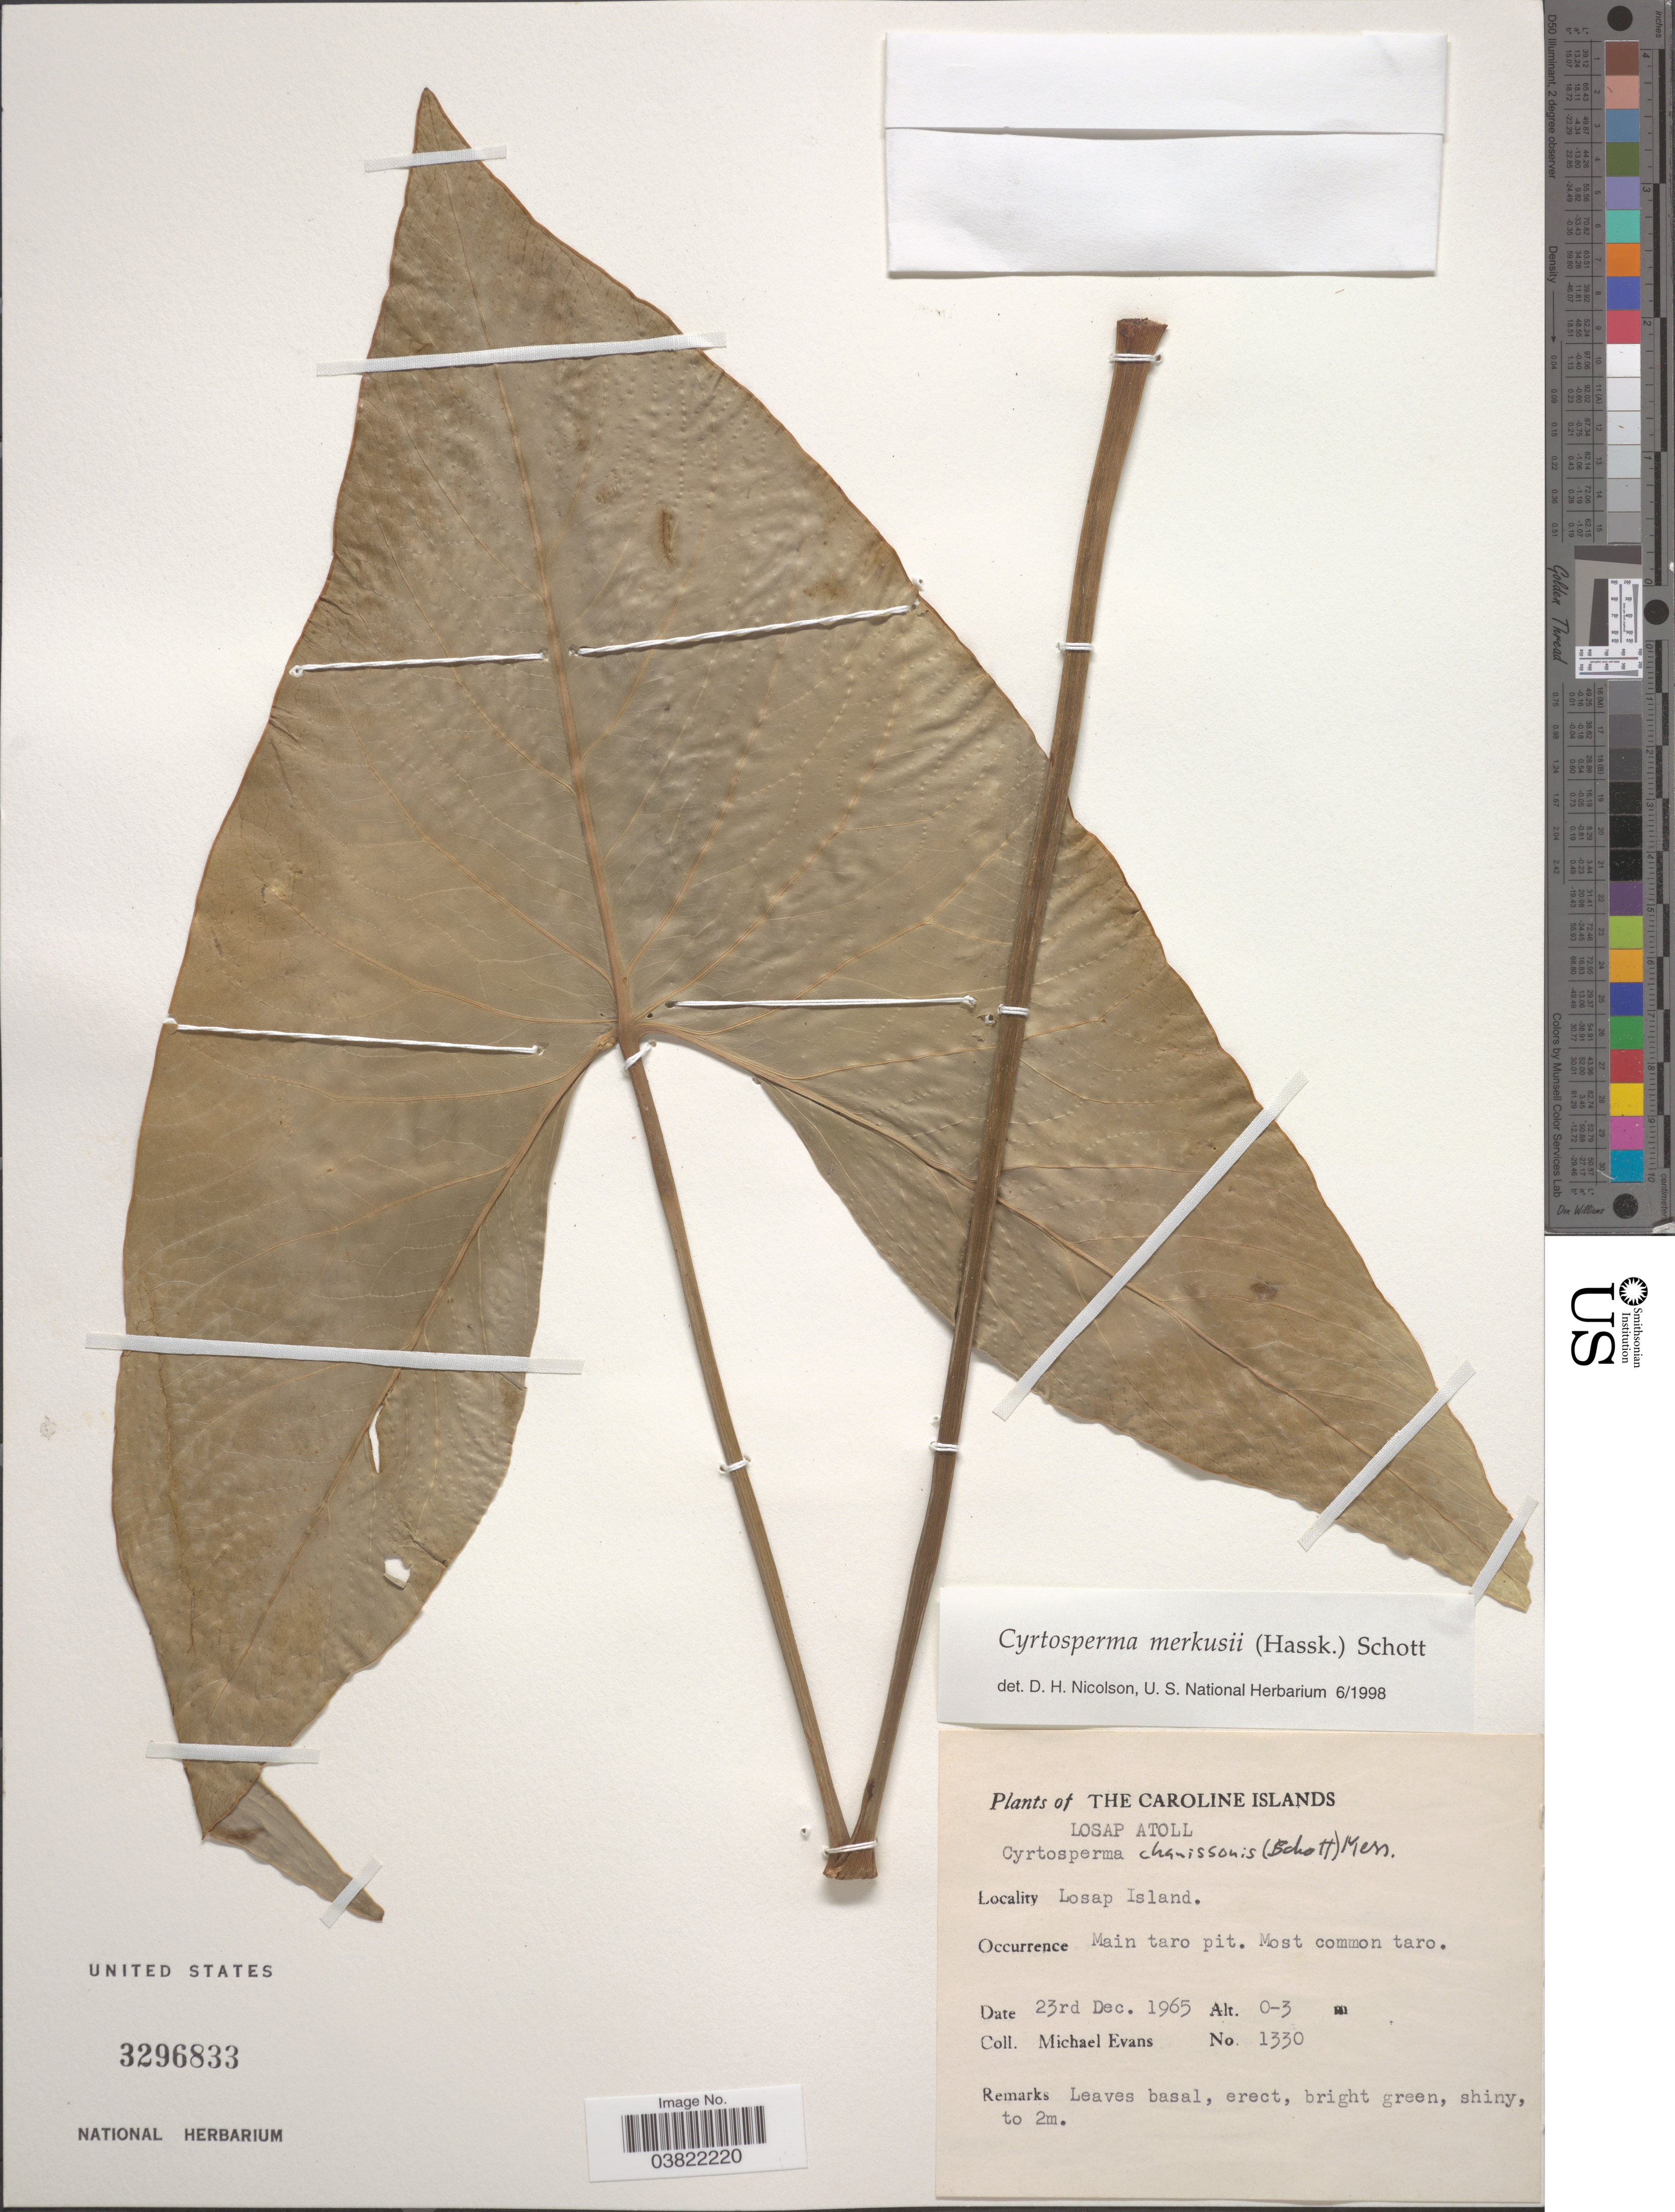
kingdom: Plantae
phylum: Tracheophyta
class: Liliopsida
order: Alismatales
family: Araceae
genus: Cyrtosperma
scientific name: Cyrtosperma merkusii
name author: (Hassk.) Schott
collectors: M. Evans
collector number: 1330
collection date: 1965-12-23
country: Micronesia, Federated States of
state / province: Truk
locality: The Caroline Islands. Losap Atoll. Losap Island.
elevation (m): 0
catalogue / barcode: US 3296833